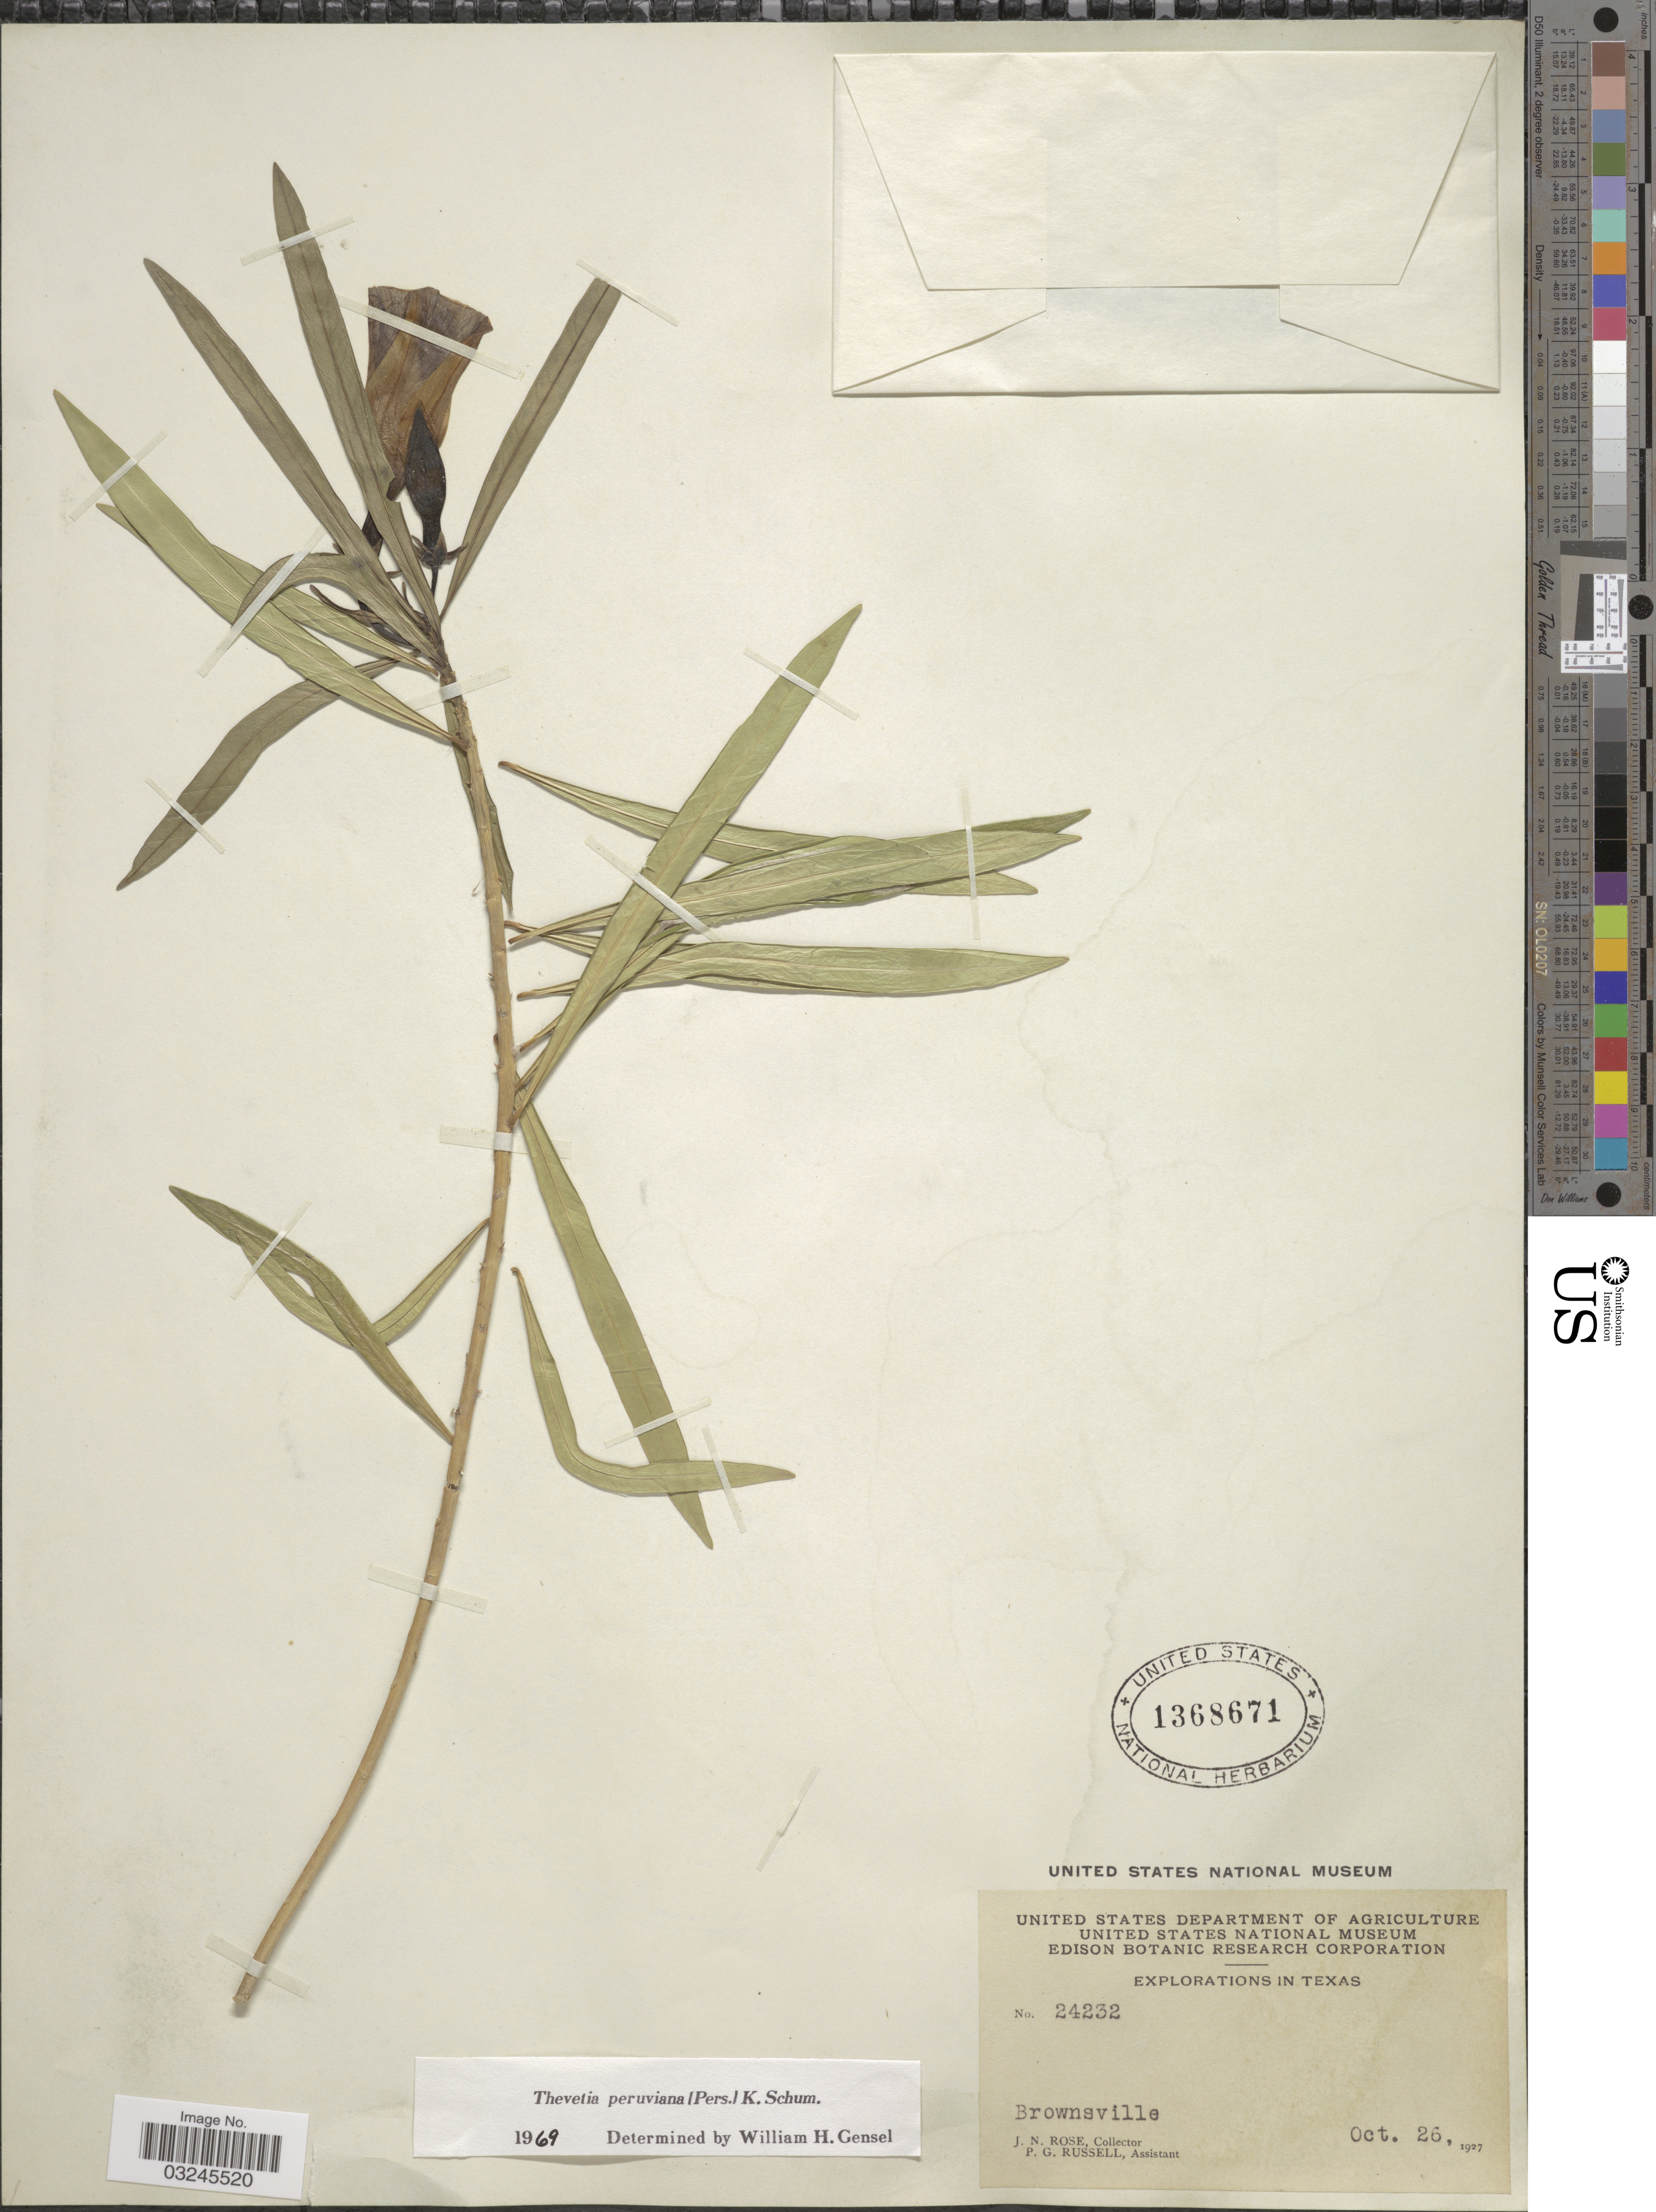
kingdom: Plantae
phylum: Tracheophyta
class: Magnoliopsida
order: Gentianales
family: Apocynaceae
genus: Thevetia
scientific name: Thevetia peruviana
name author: (Pers.) K. Schum.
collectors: J. N. Rose & P. G. Russell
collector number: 24232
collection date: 1927-10-26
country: United States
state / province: Texas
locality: Brownsville.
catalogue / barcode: US 1368671